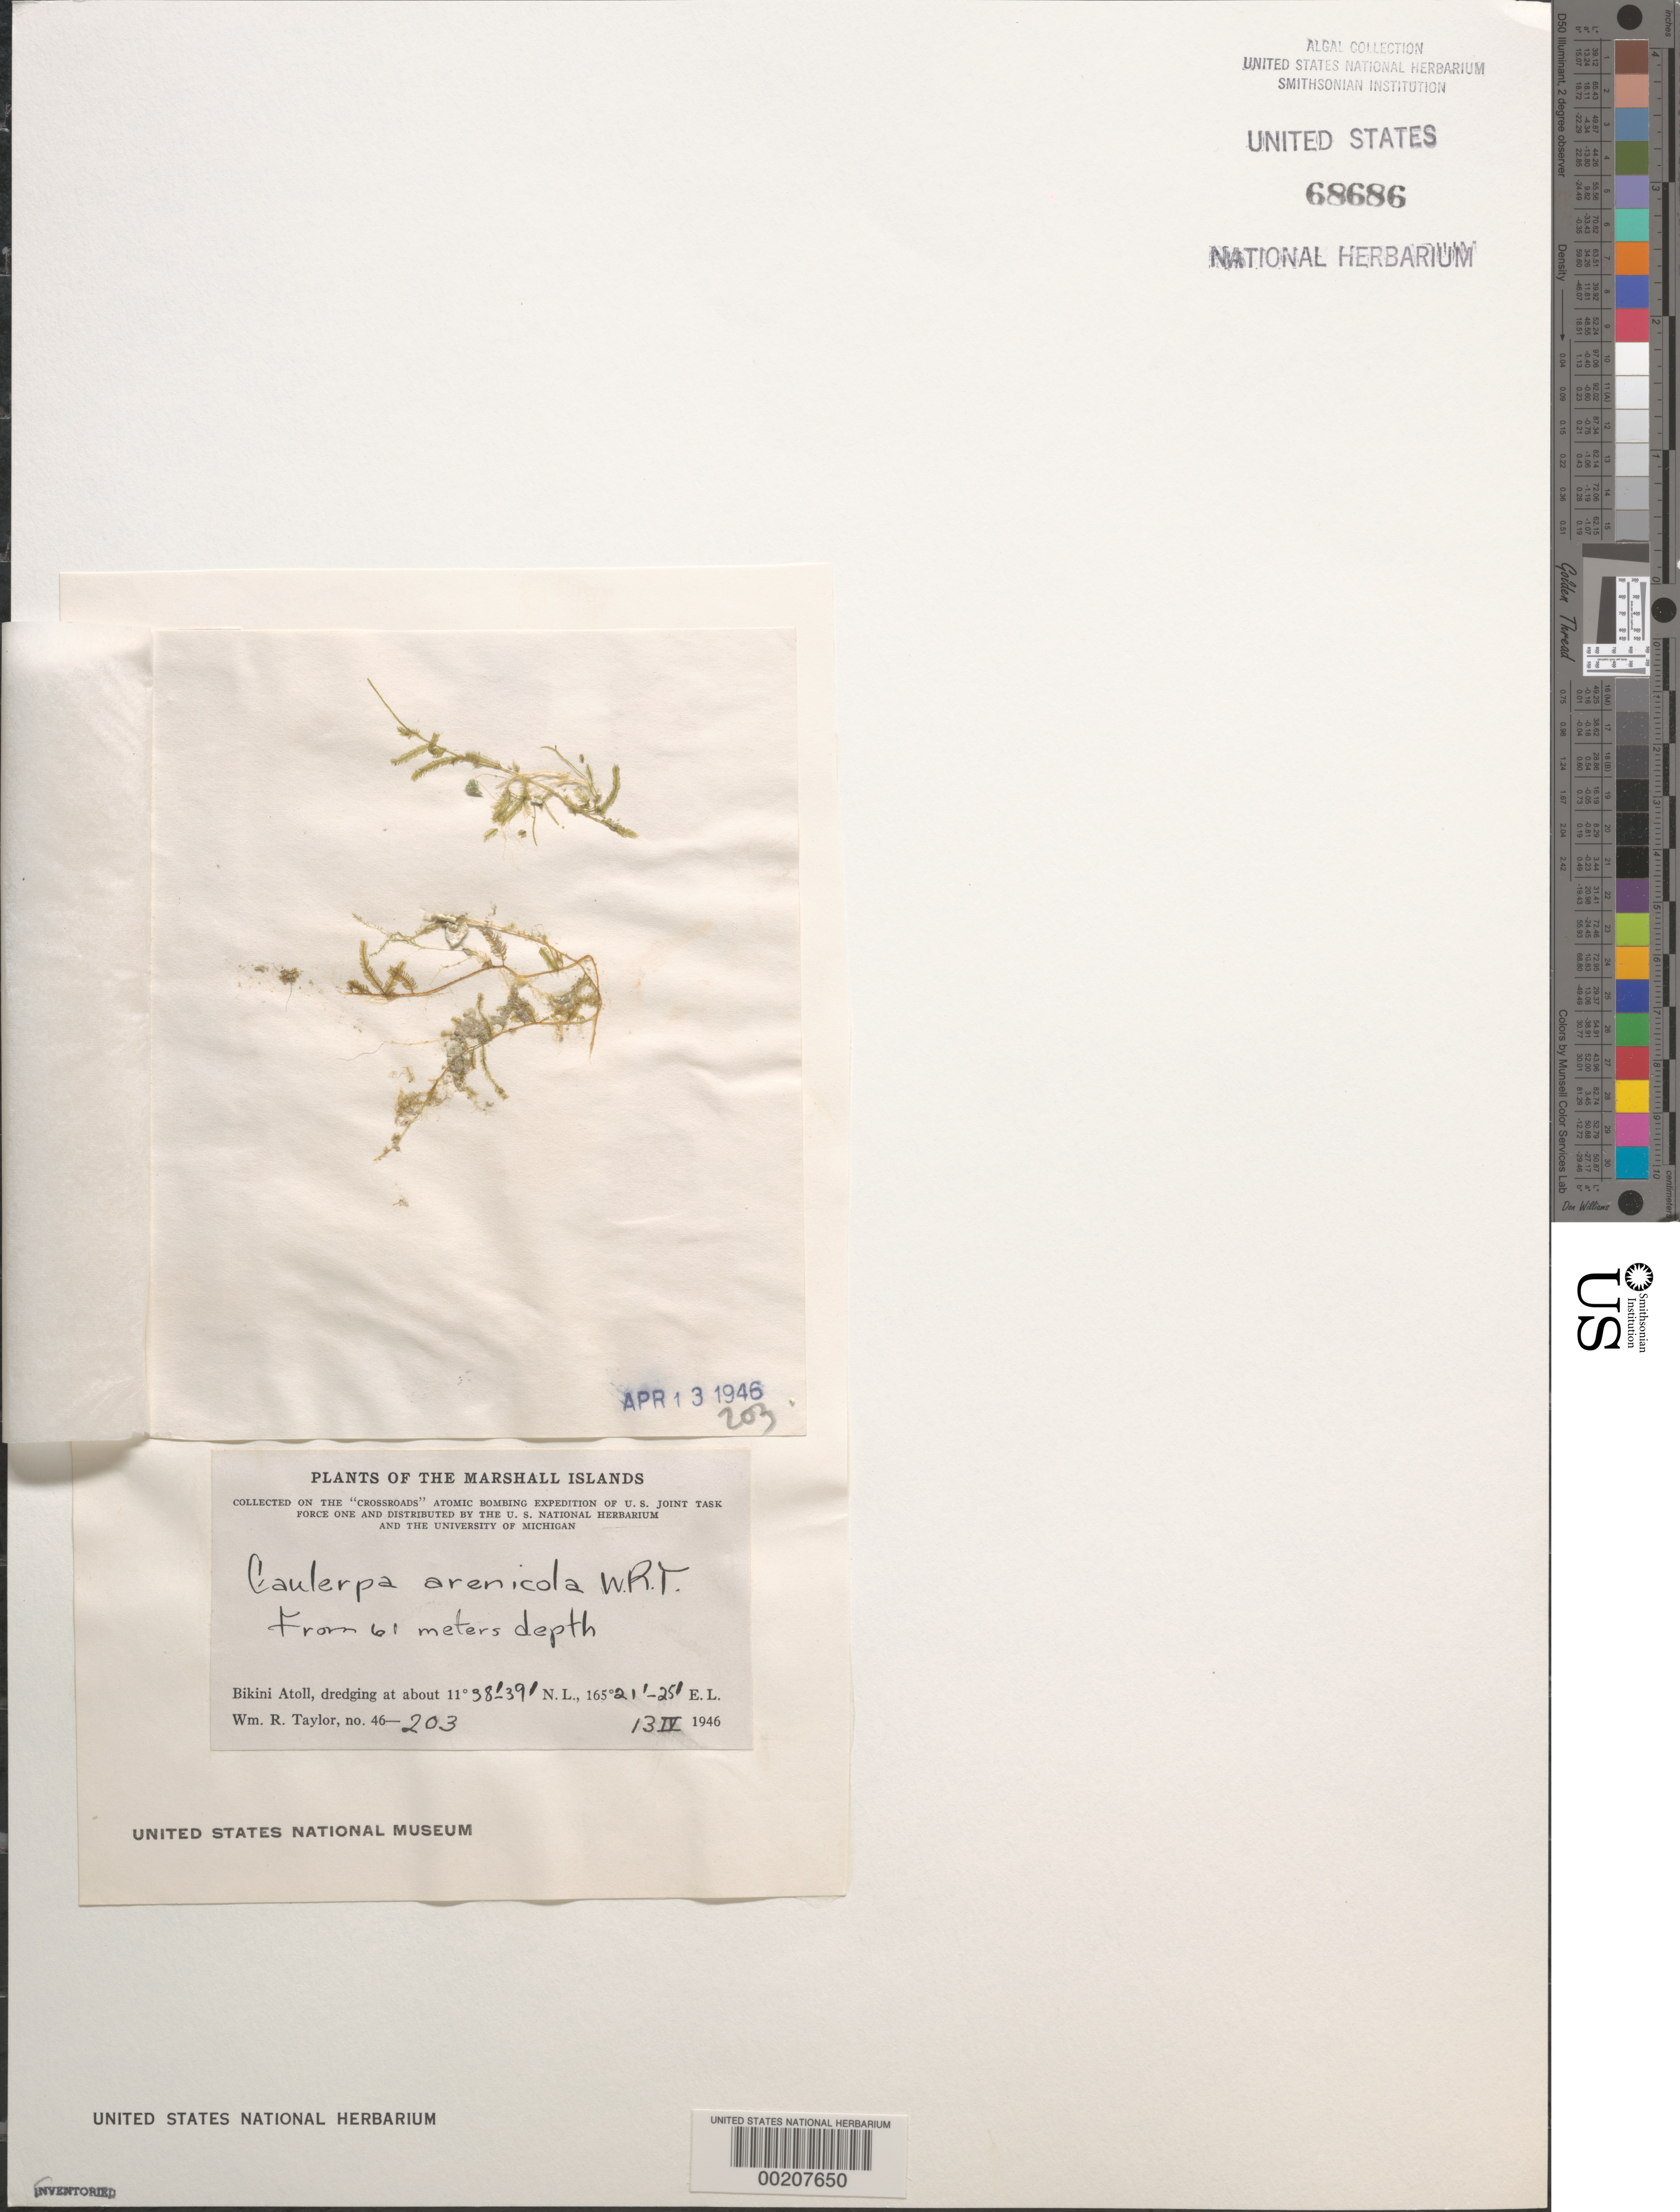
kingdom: Plantae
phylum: Chlorophyta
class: Ulvophyceae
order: Bryopsidales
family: Caulerpaceae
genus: Caulerpa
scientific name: Caulerpa antoensis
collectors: W. R. Taylor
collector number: WRT 46-203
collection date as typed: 13 Apr 1946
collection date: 1946-04-13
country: Marshall Islands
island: Bikini Atoll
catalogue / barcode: US 68686